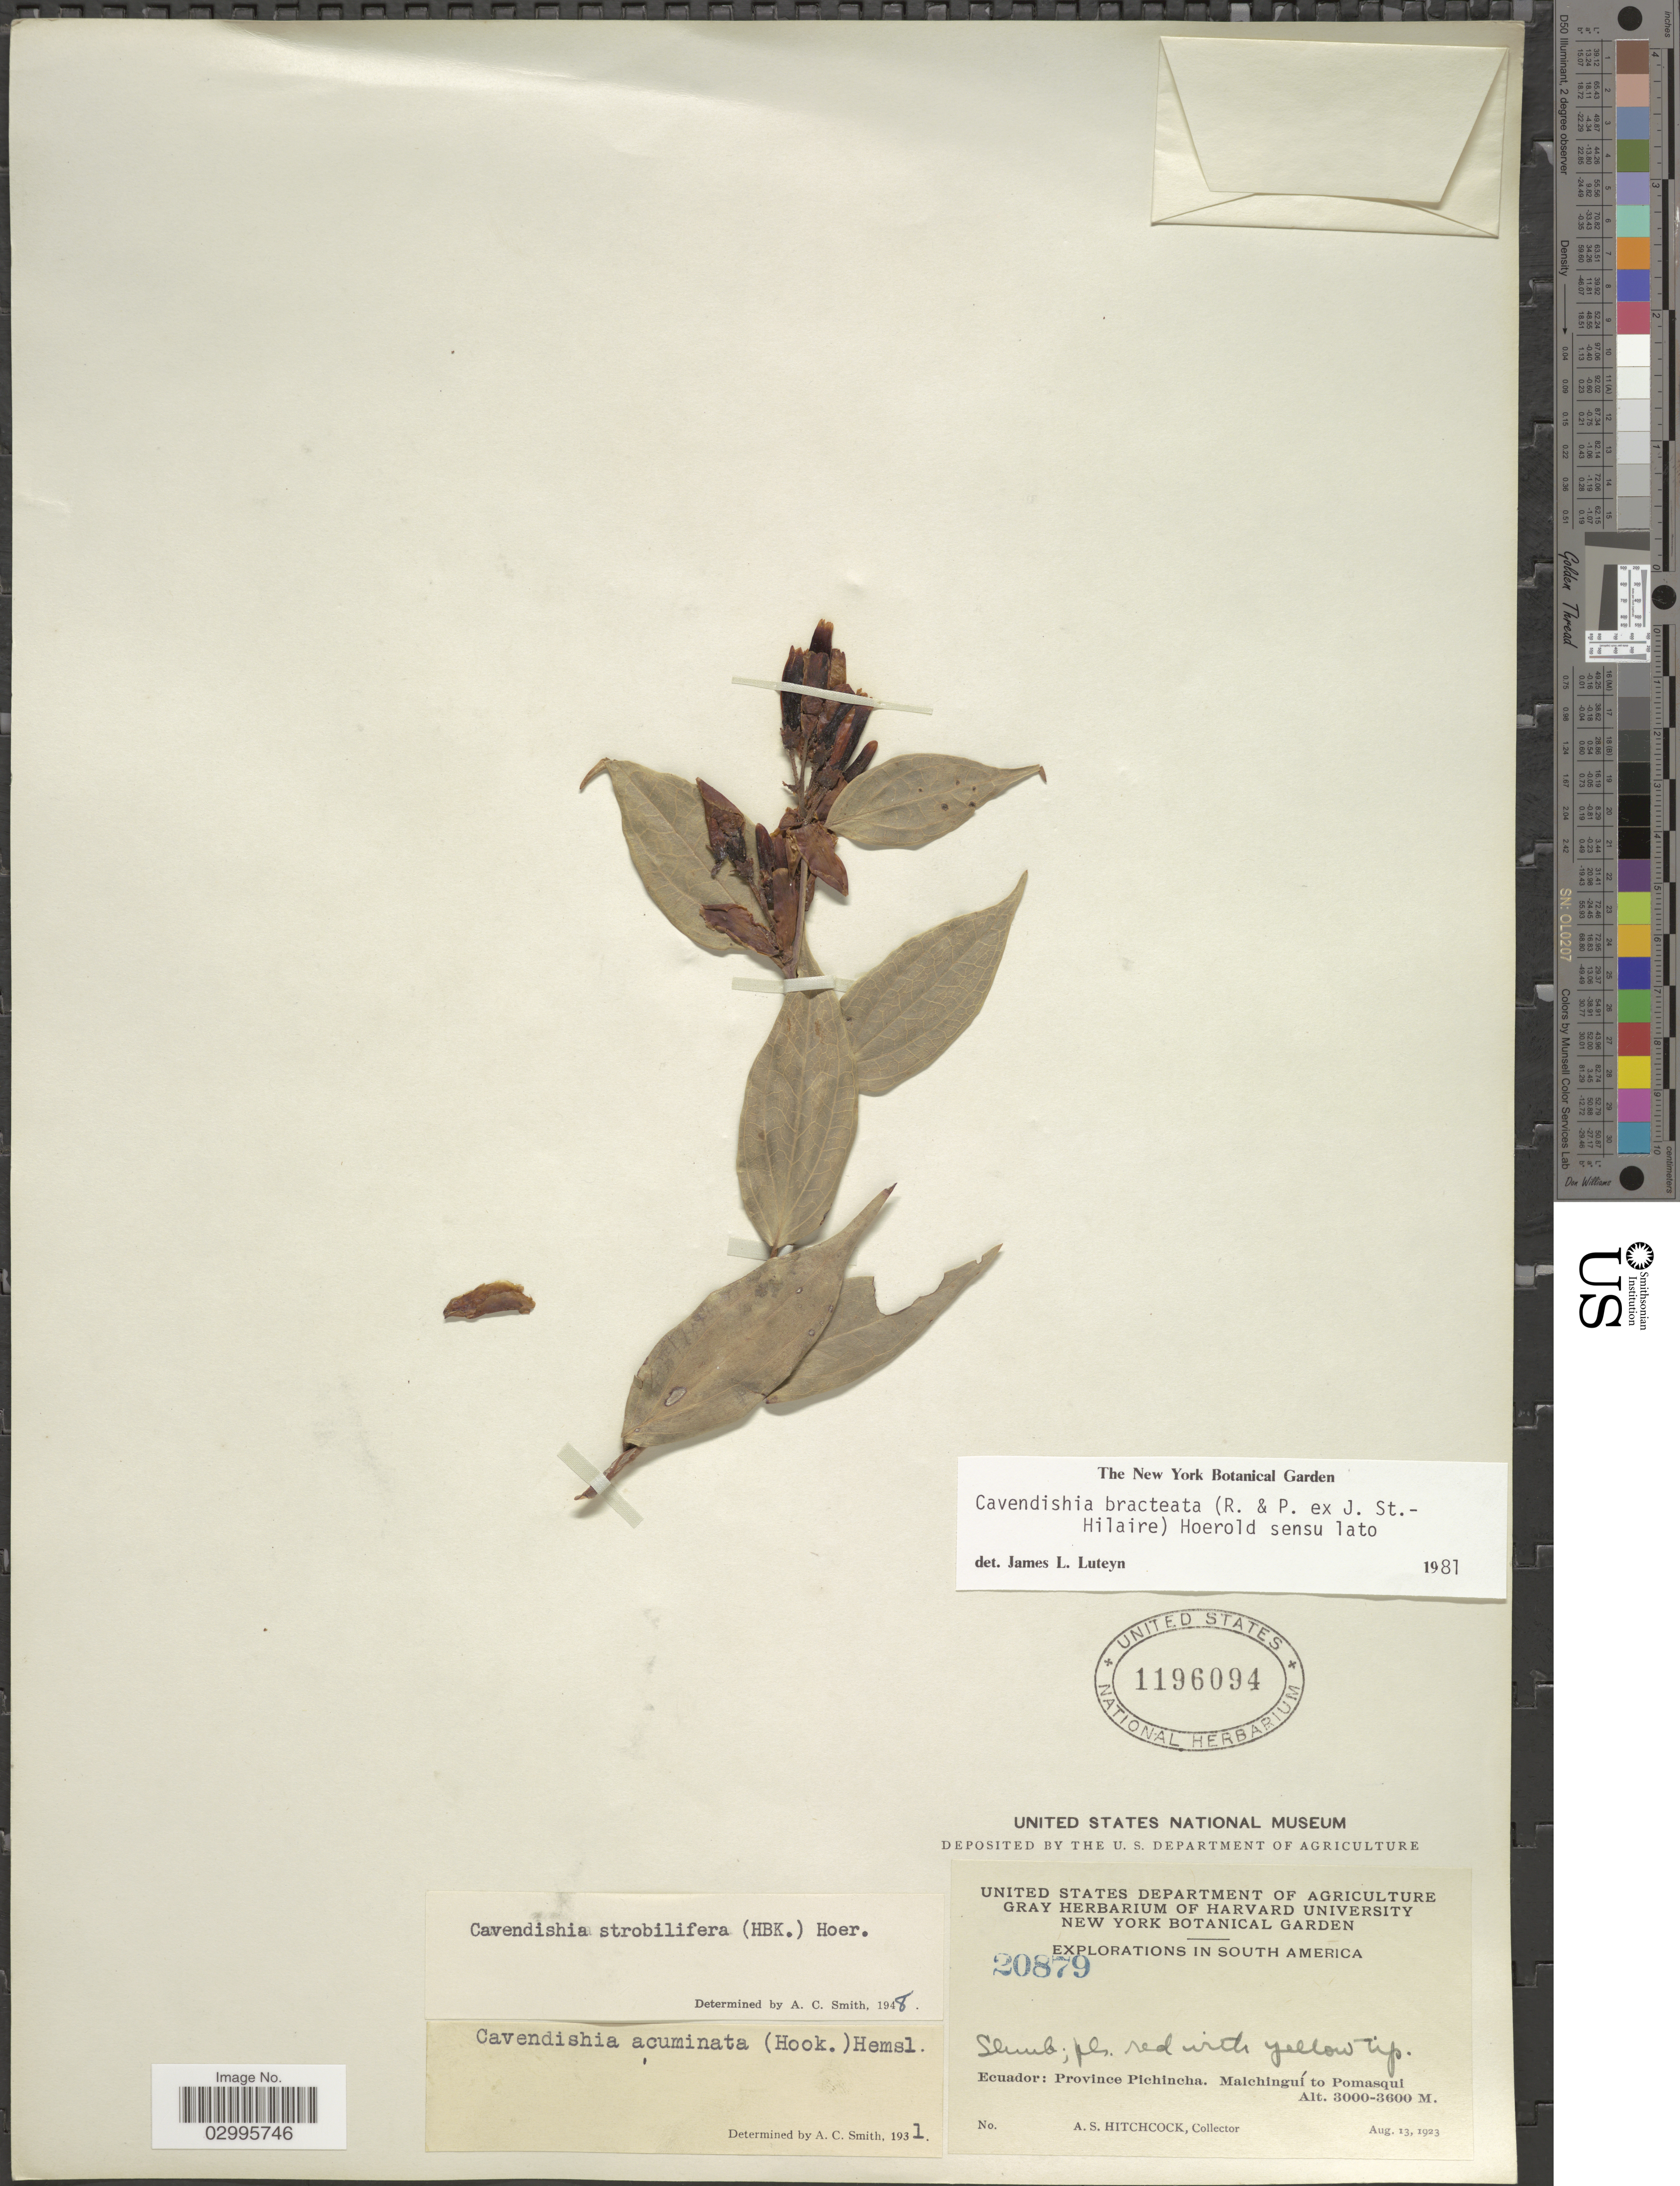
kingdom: Plantae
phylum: Tracheophyta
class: Magnoliopsida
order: Ericales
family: Ericaceae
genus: Cavendishia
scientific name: Cavendishia bracteata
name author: (Ruiz & Pav. ex J. St.-Hil.) Hoerold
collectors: A. S. Hitchcock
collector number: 20879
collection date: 1923-08-13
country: Ecuador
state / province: Pichincha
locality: Malchinguí to Pomasqui.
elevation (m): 3000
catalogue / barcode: US 1196094